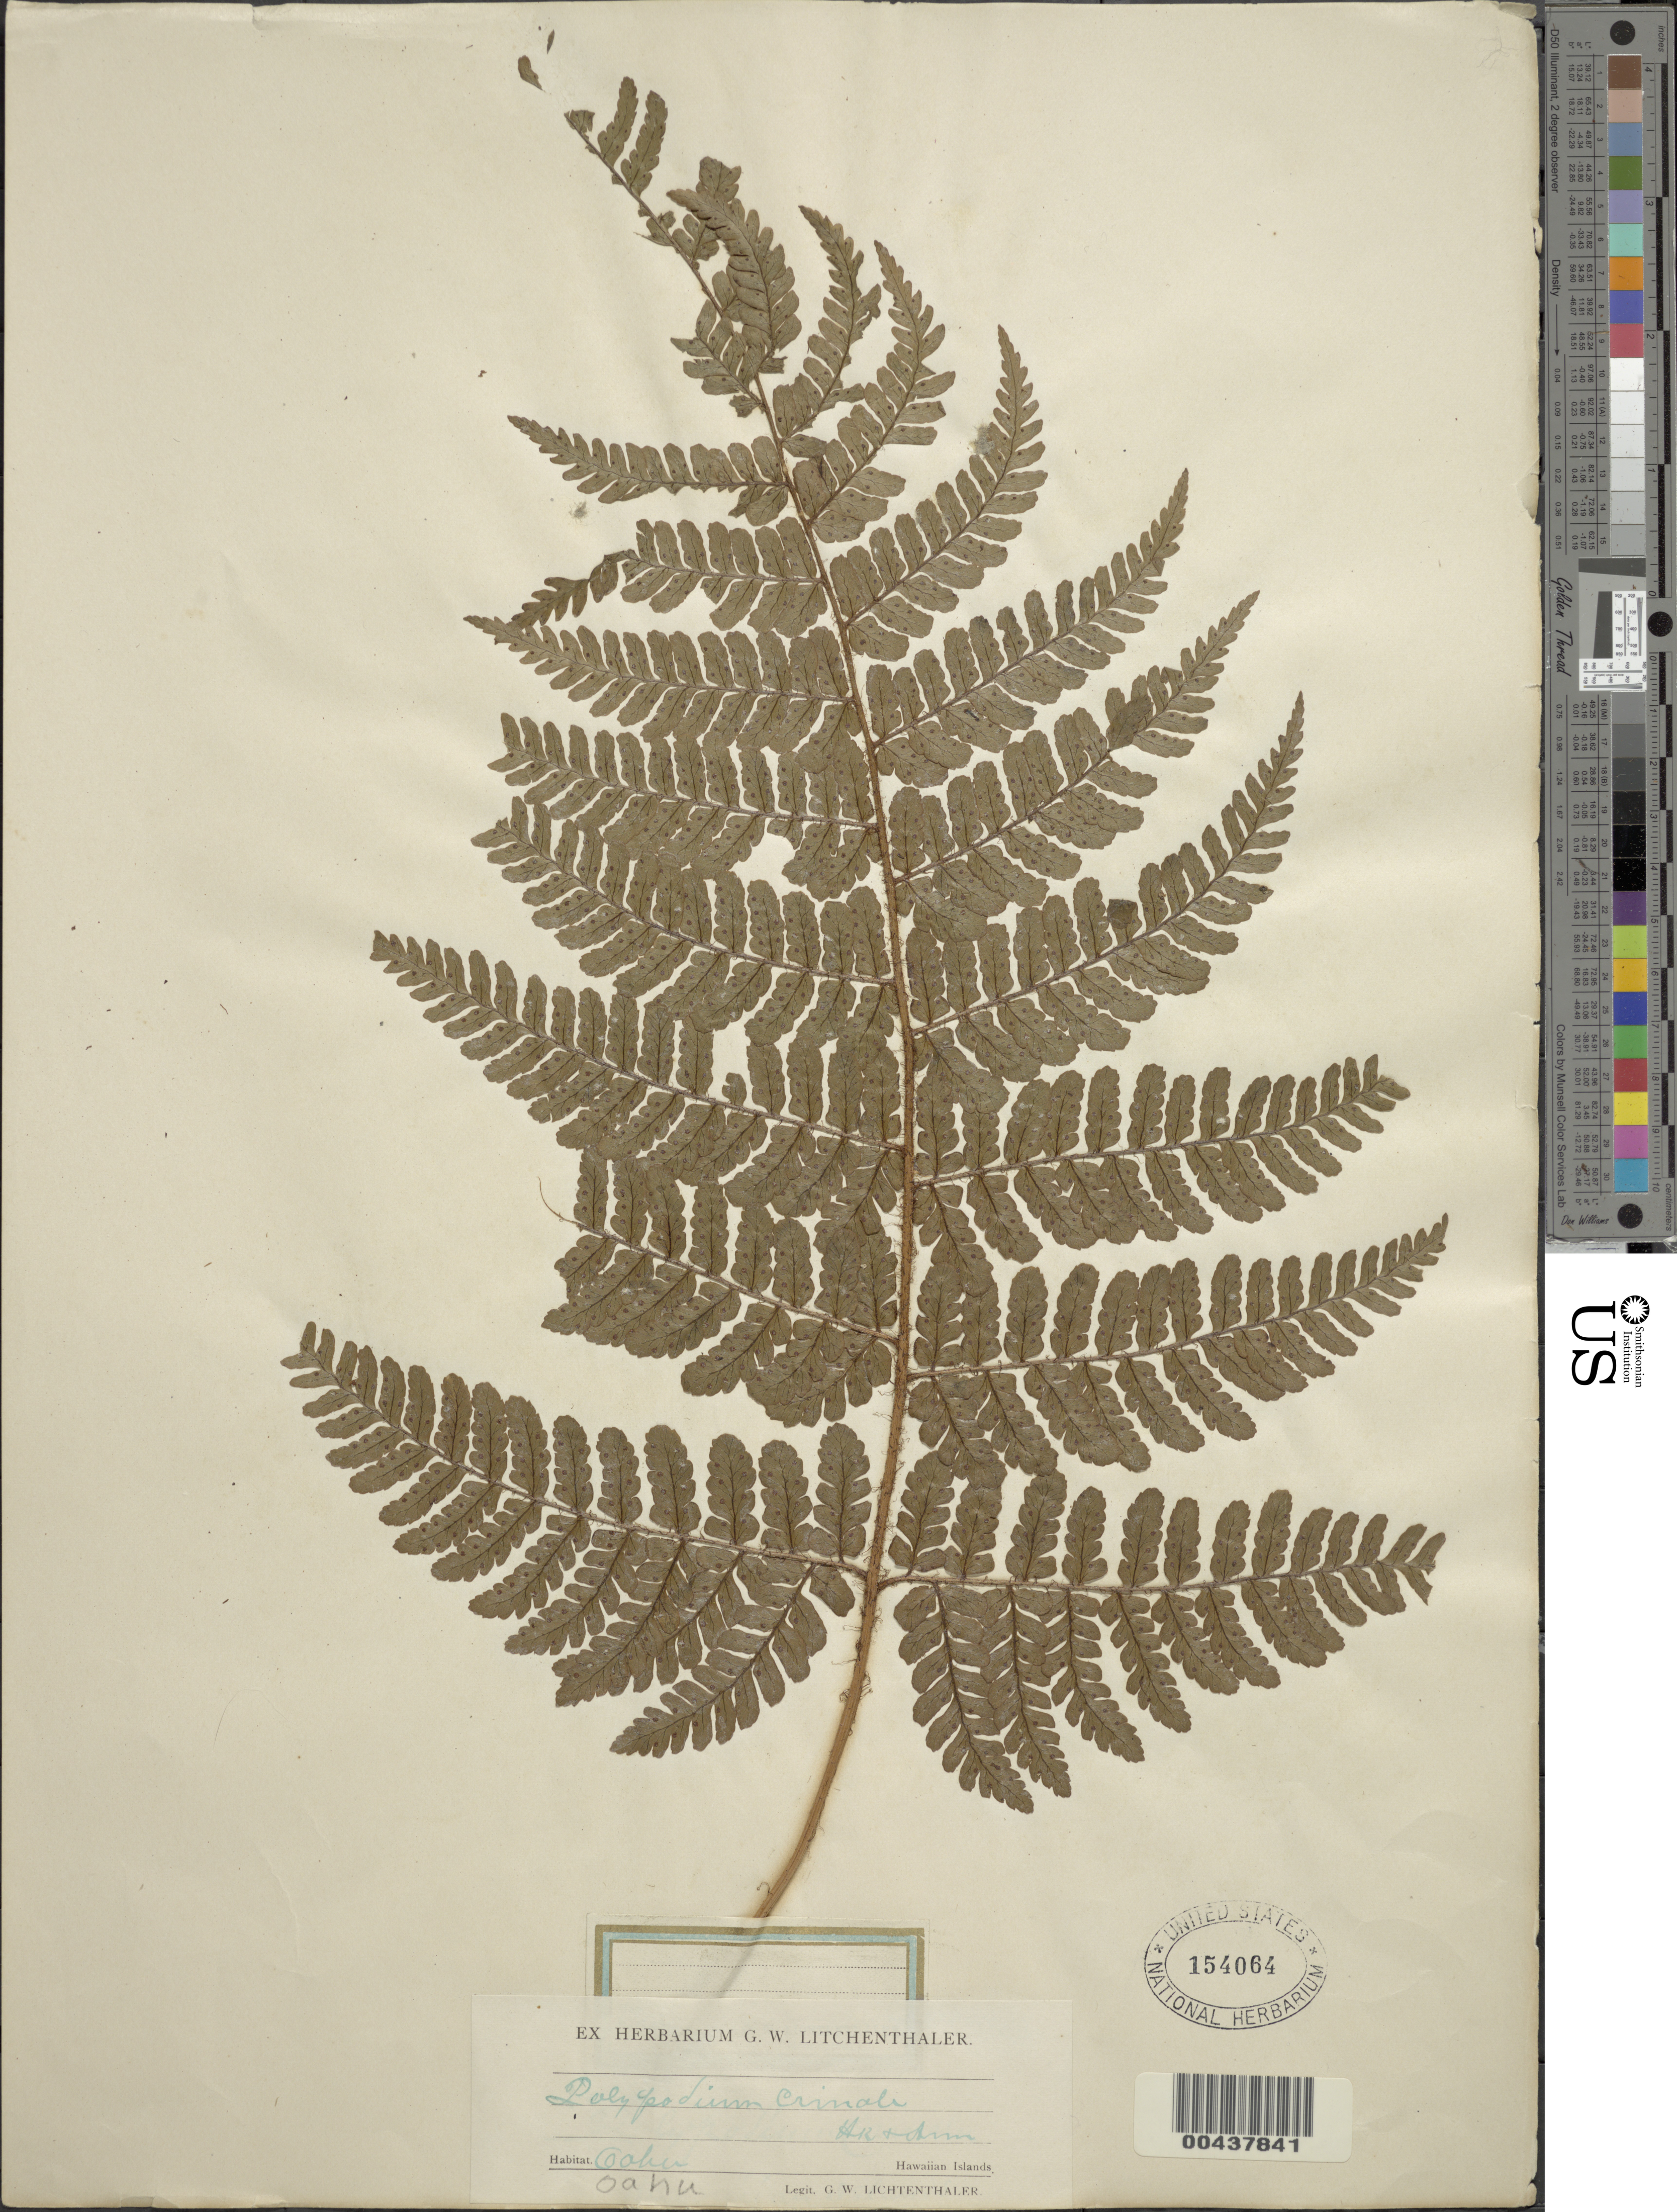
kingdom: Plantae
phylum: Tracheophyta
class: Polypodiopsida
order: Polypodiales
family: Dryopteridaceae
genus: Dryopteris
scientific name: Dryopteris unidentata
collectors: G. Lichtenthaler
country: United States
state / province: Hawaii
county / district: Honolulu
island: Oahu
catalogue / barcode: US 154064